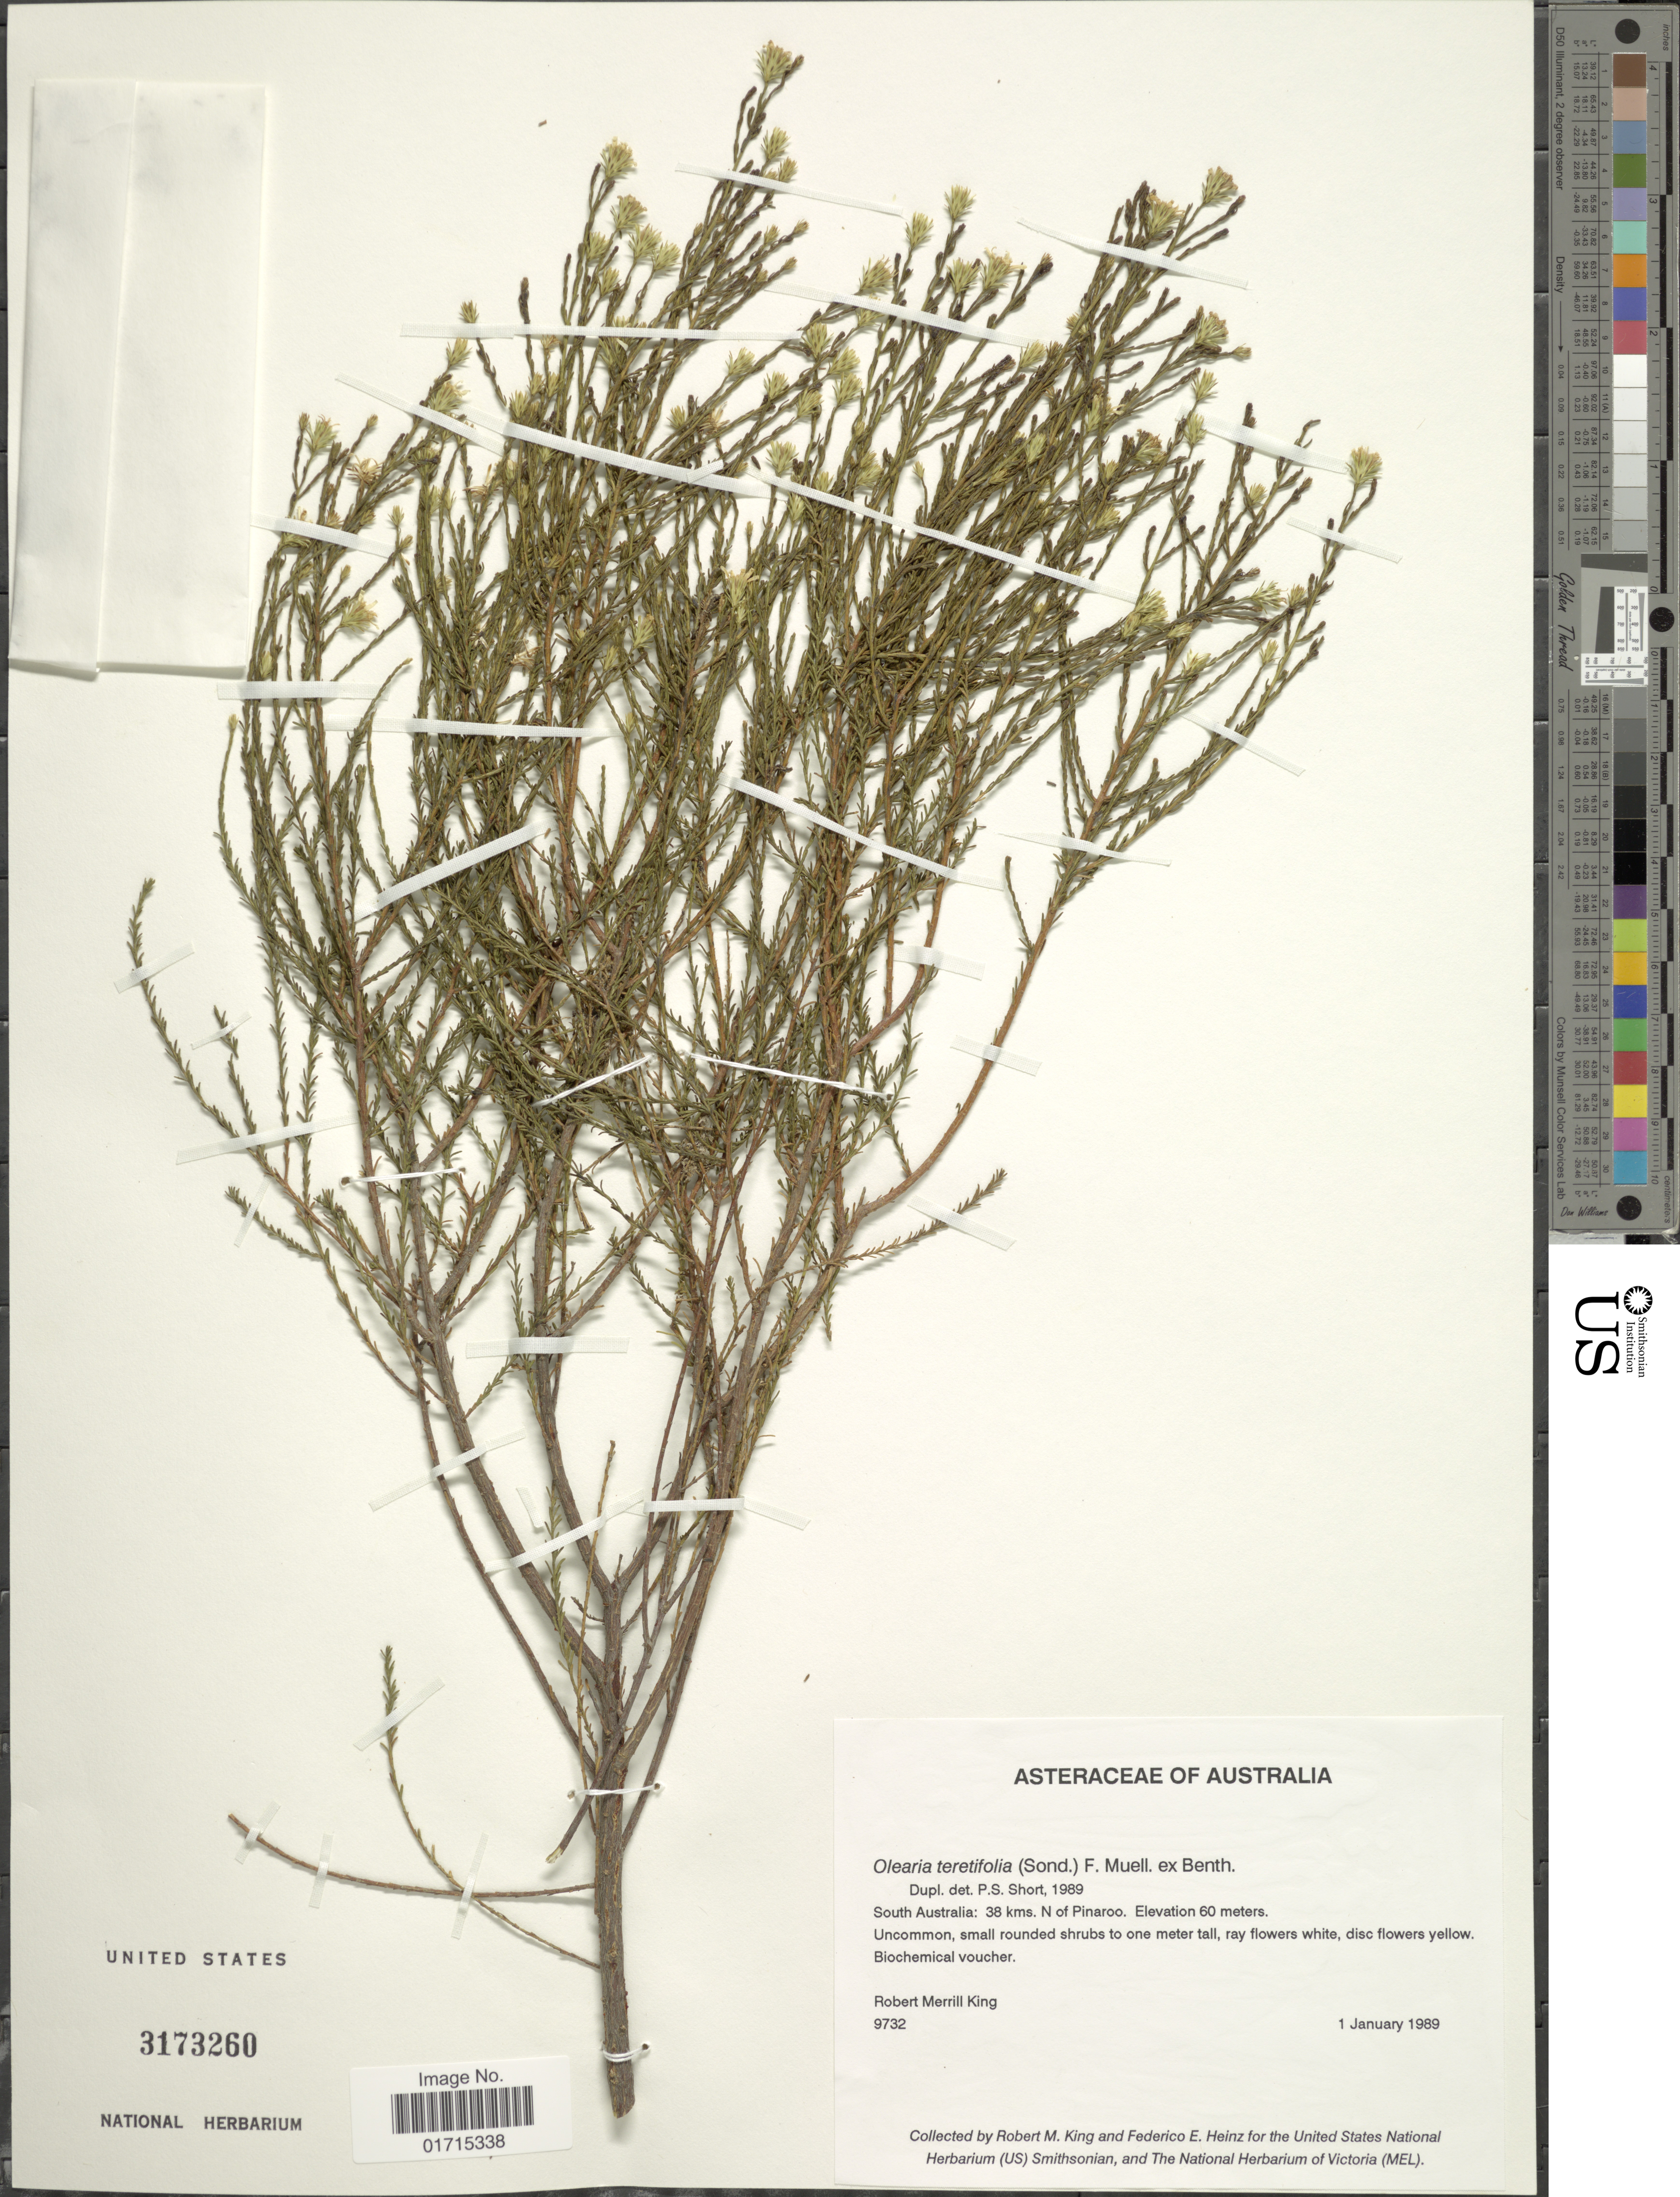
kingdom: Plantae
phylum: Tracheophyta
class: Magnoliopsida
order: Asterales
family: Asteraceae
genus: Olearia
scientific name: Olearia teretifolia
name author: (Sond.) F. Muell. ex Benth.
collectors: R. M. King & F. Heinz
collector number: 9732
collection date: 1989-01-01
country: Australia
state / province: South Australia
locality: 38 kms. N of Pinaroo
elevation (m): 60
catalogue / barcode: US 3173260